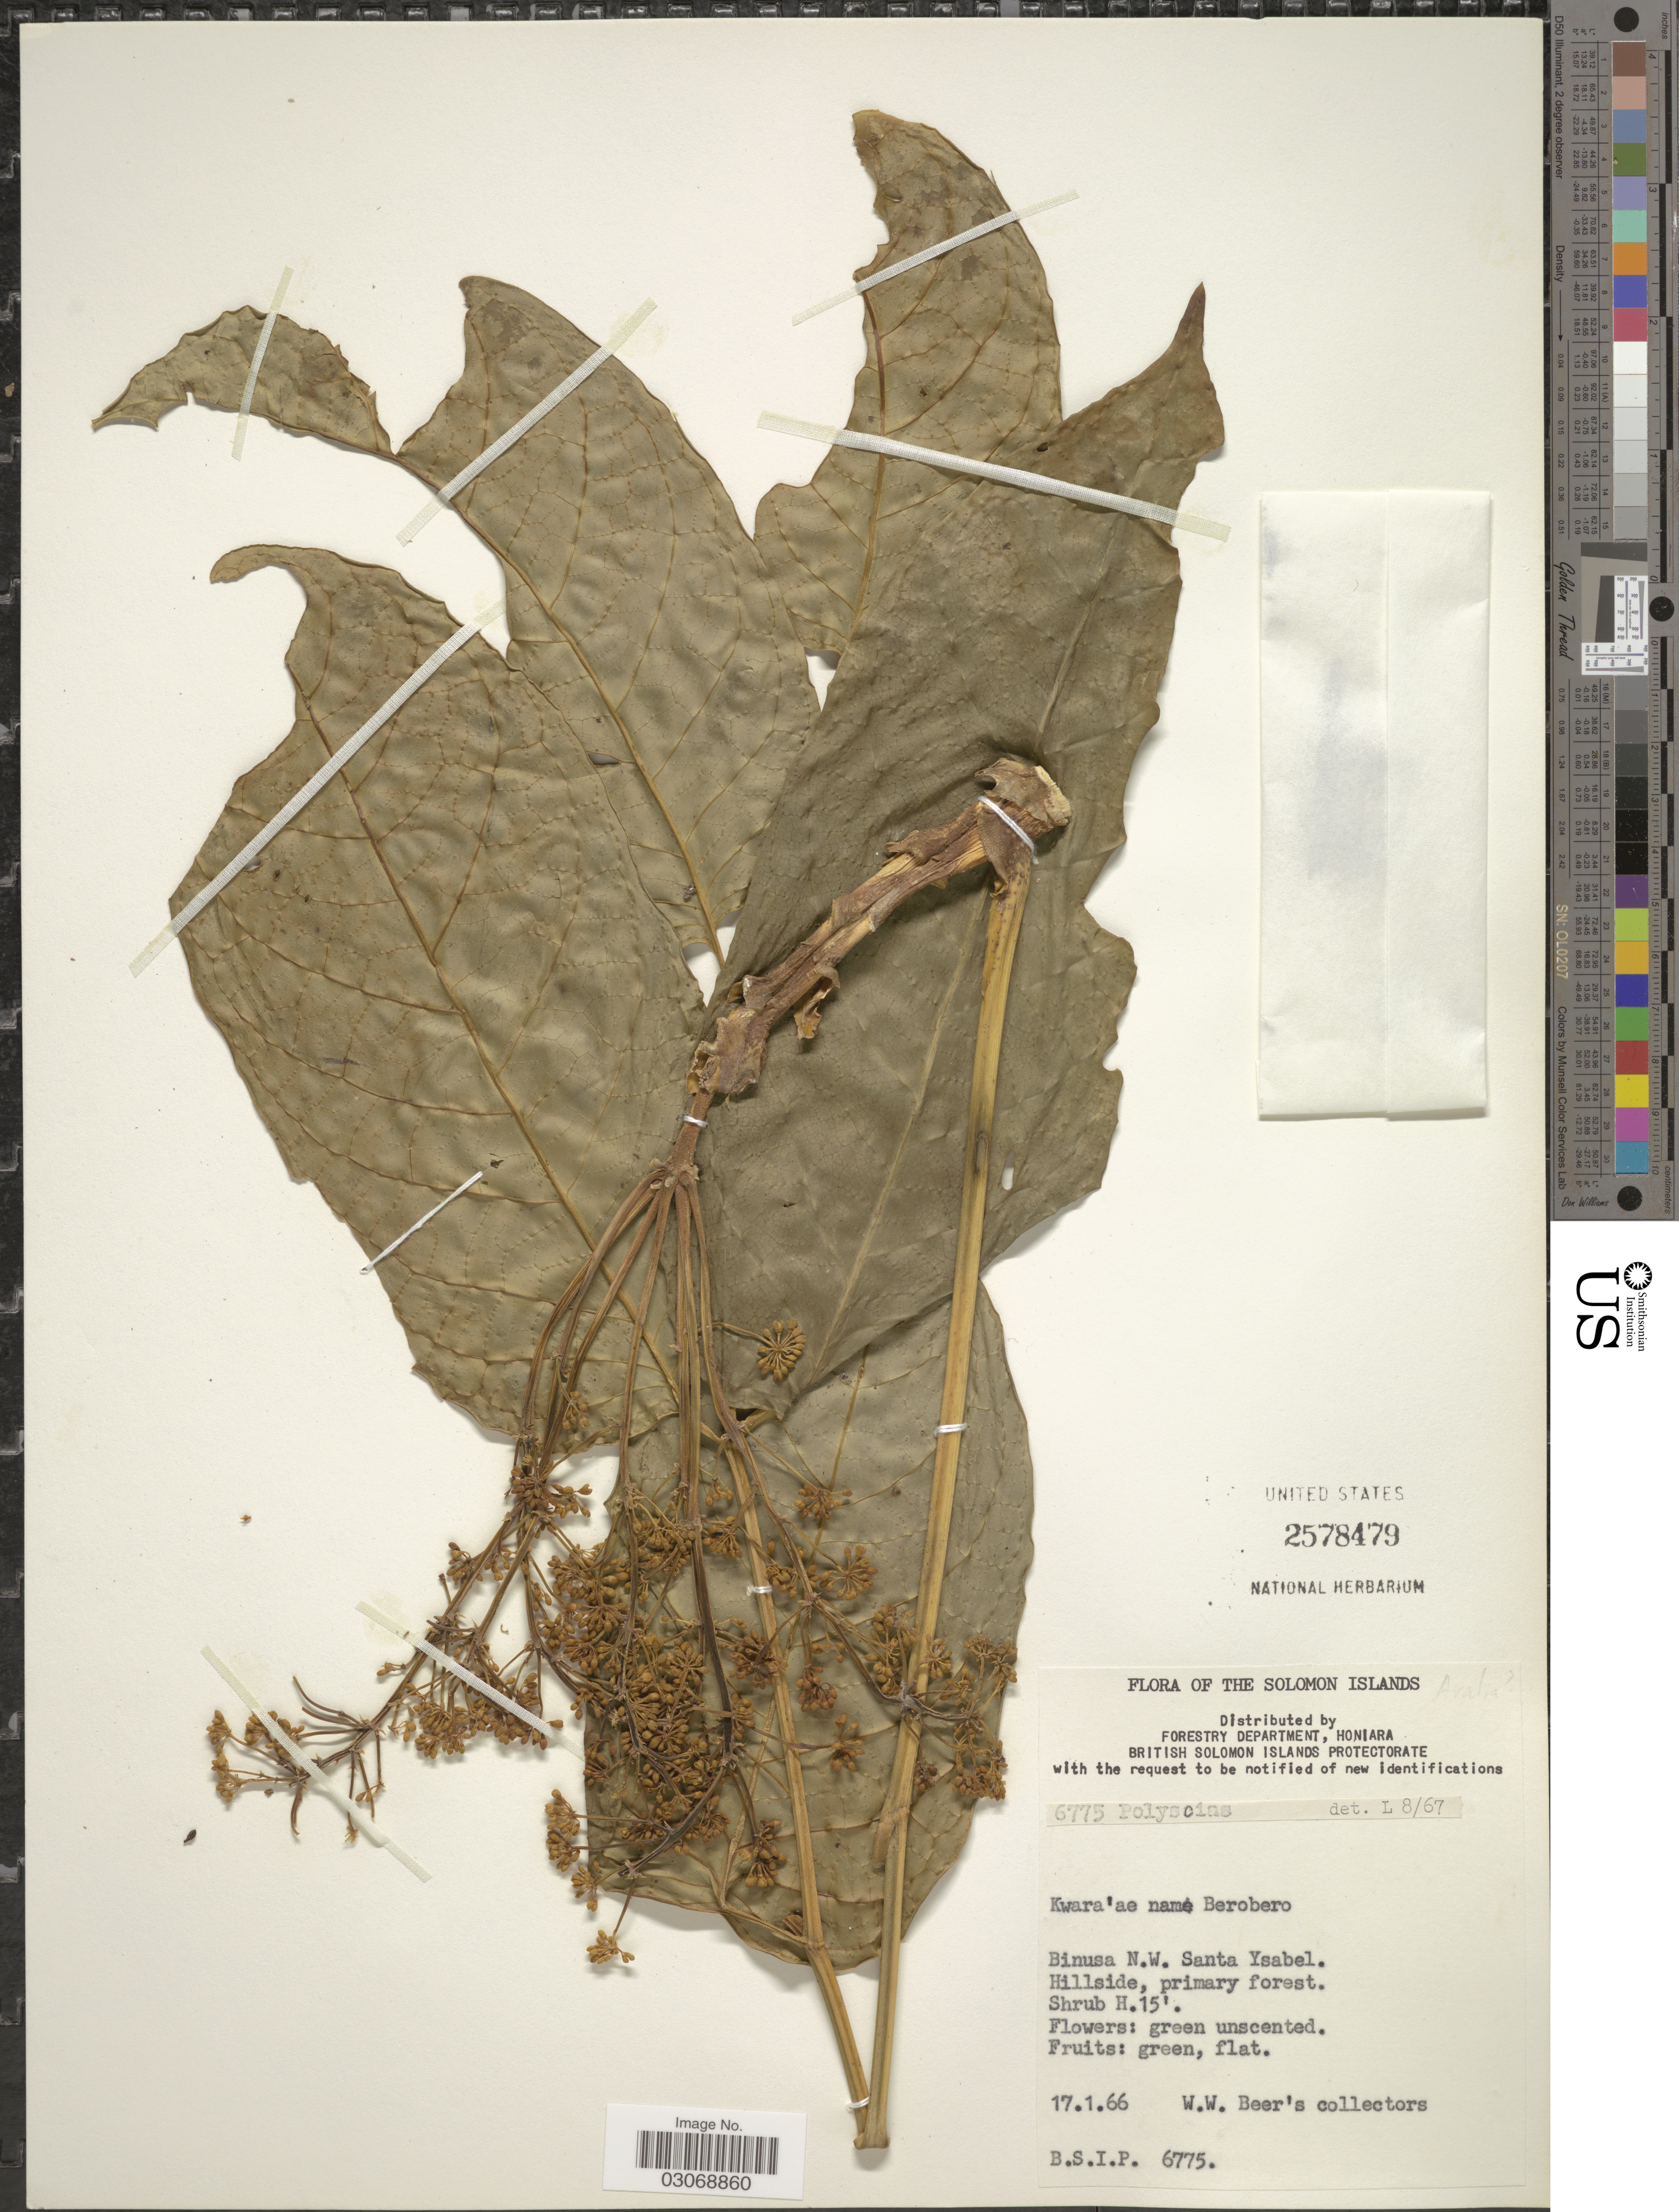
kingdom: Plantae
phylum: Tracheophyta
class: Magnoliopsida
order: Apiales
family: Araliaceae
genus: Polyscias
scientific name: Polyscias sp.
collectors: W. W. Beers Collectors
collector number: B.S.I.P.6775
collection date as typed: Transcribed d/m/y: 17/1/66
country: Solomon Islands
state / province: Solomon Islands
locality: The Solomon Islands. Binusa N. W. Santa Ysabel. Hillside.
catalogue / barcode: US 2578479